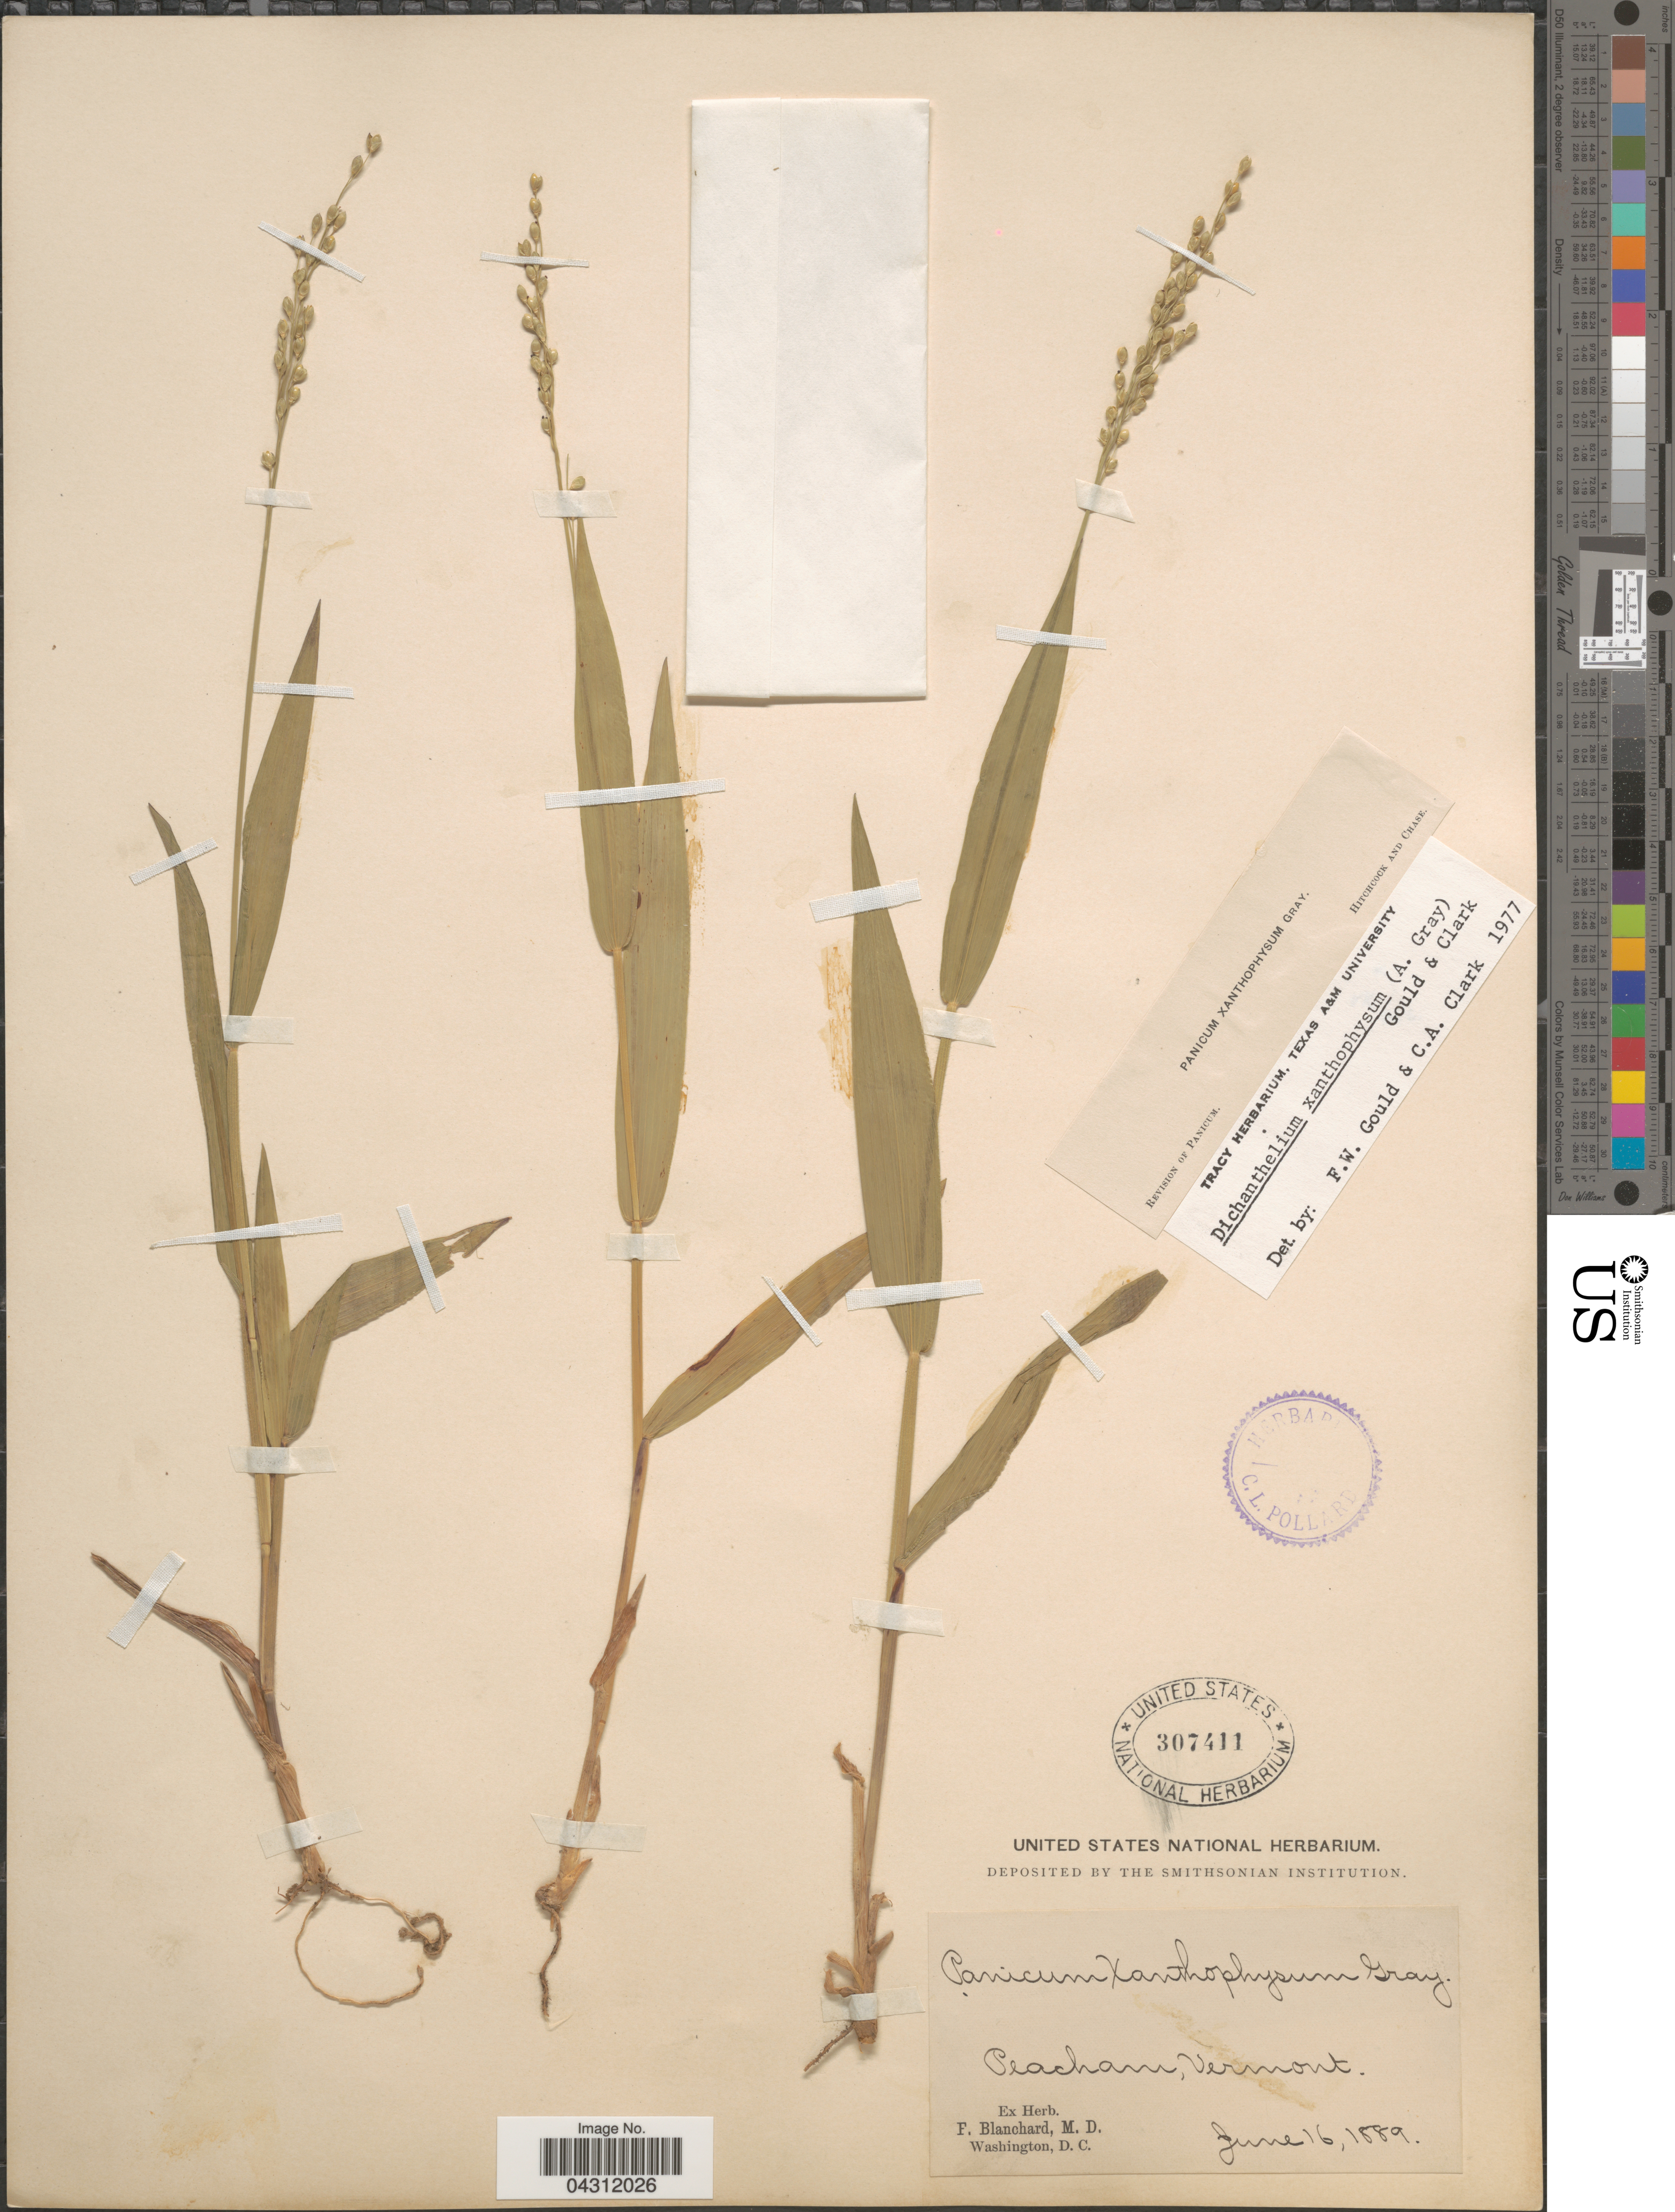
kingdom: Plantae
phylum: Tracheophyta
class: Liliopsida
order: Poales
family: Poaceae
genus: Dichanthelium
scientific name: Dichanthelium xanthophysum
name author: (A. Gray) Freckmann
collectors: ex herb. F. Blanchard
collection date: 1889-06-16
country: United States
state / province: Vermont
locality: Peacham.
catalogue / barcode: US 307411